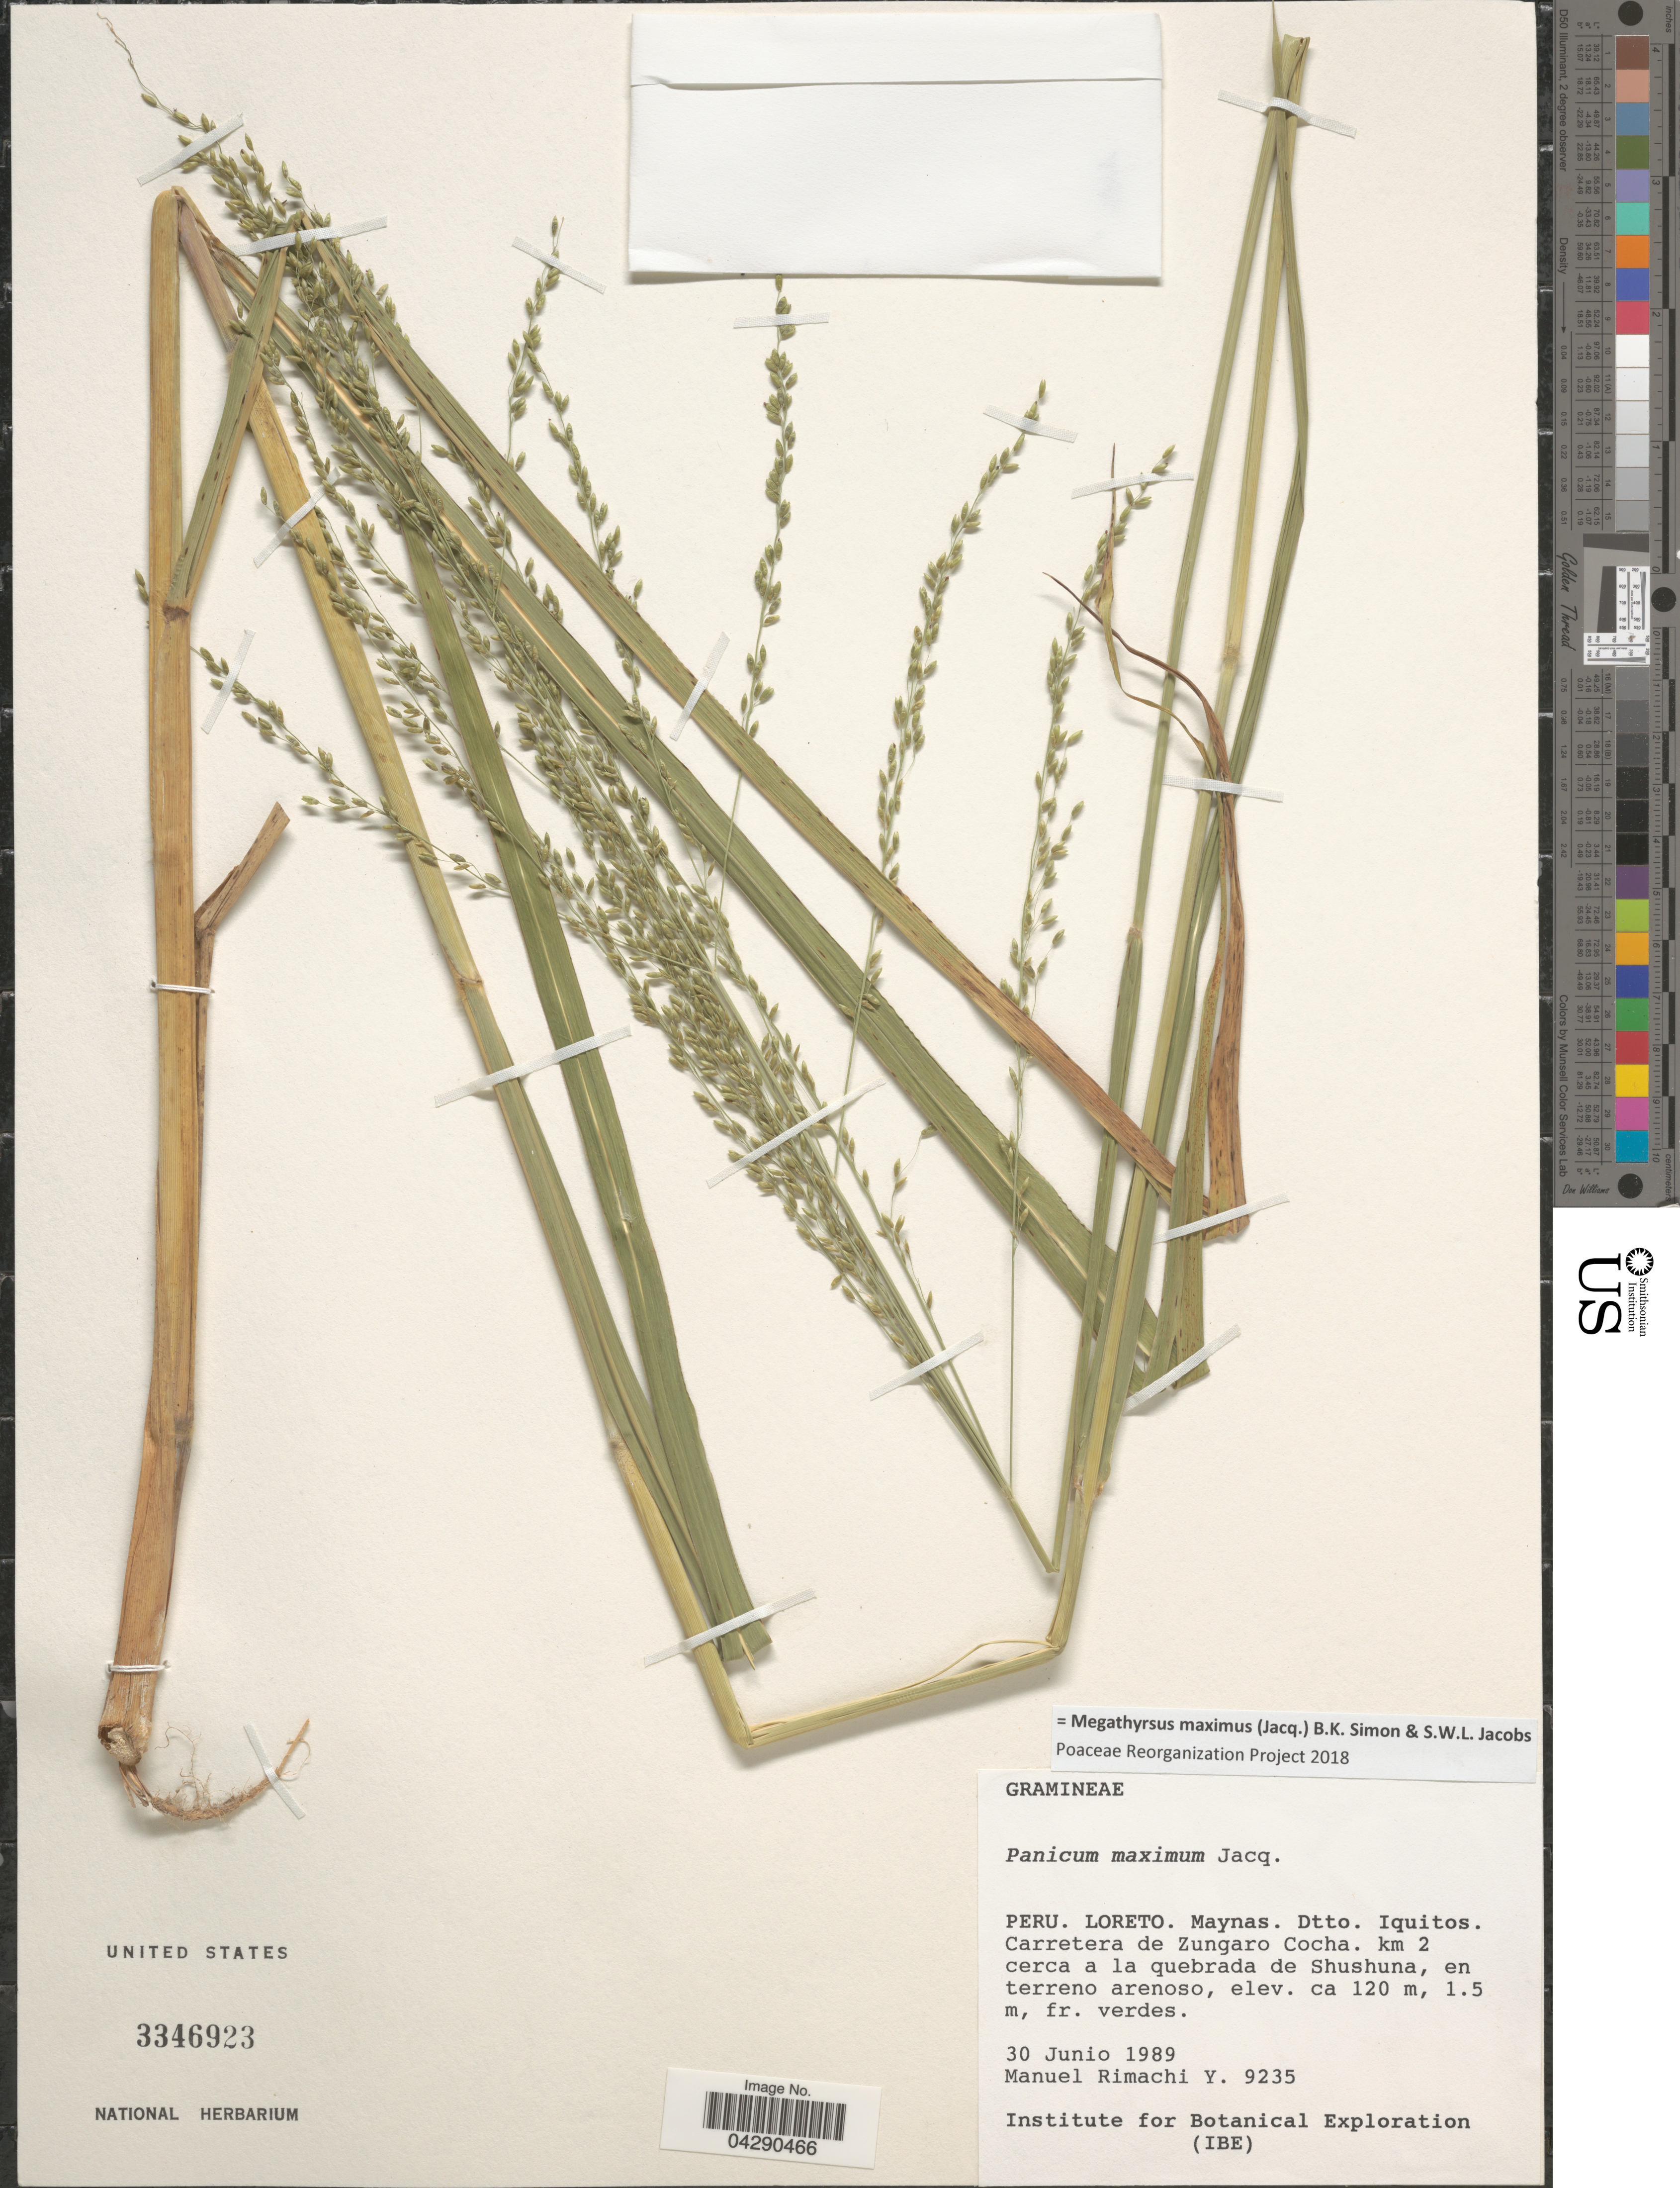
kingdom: Plantae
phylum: Tracheophyta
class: Liliopsida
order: Poales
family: Poaceae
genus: Megathyrsus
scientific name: Megathyrsus maximus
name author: (Jacq.) B.K. Simon & S.W.L. Jacobs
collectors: M. Rimachi Y.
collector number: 9235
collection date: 1989-06-30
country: Peru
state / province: Loreto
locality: Maynas. Dtto. Iquitos. Carretera de Zungaro Cocha. km 2 cerca a la quebrada de Shushuna, en terreno arenoso. Institute for Botanical Exploration (IBE).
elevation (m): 120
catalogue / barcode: US 3346923